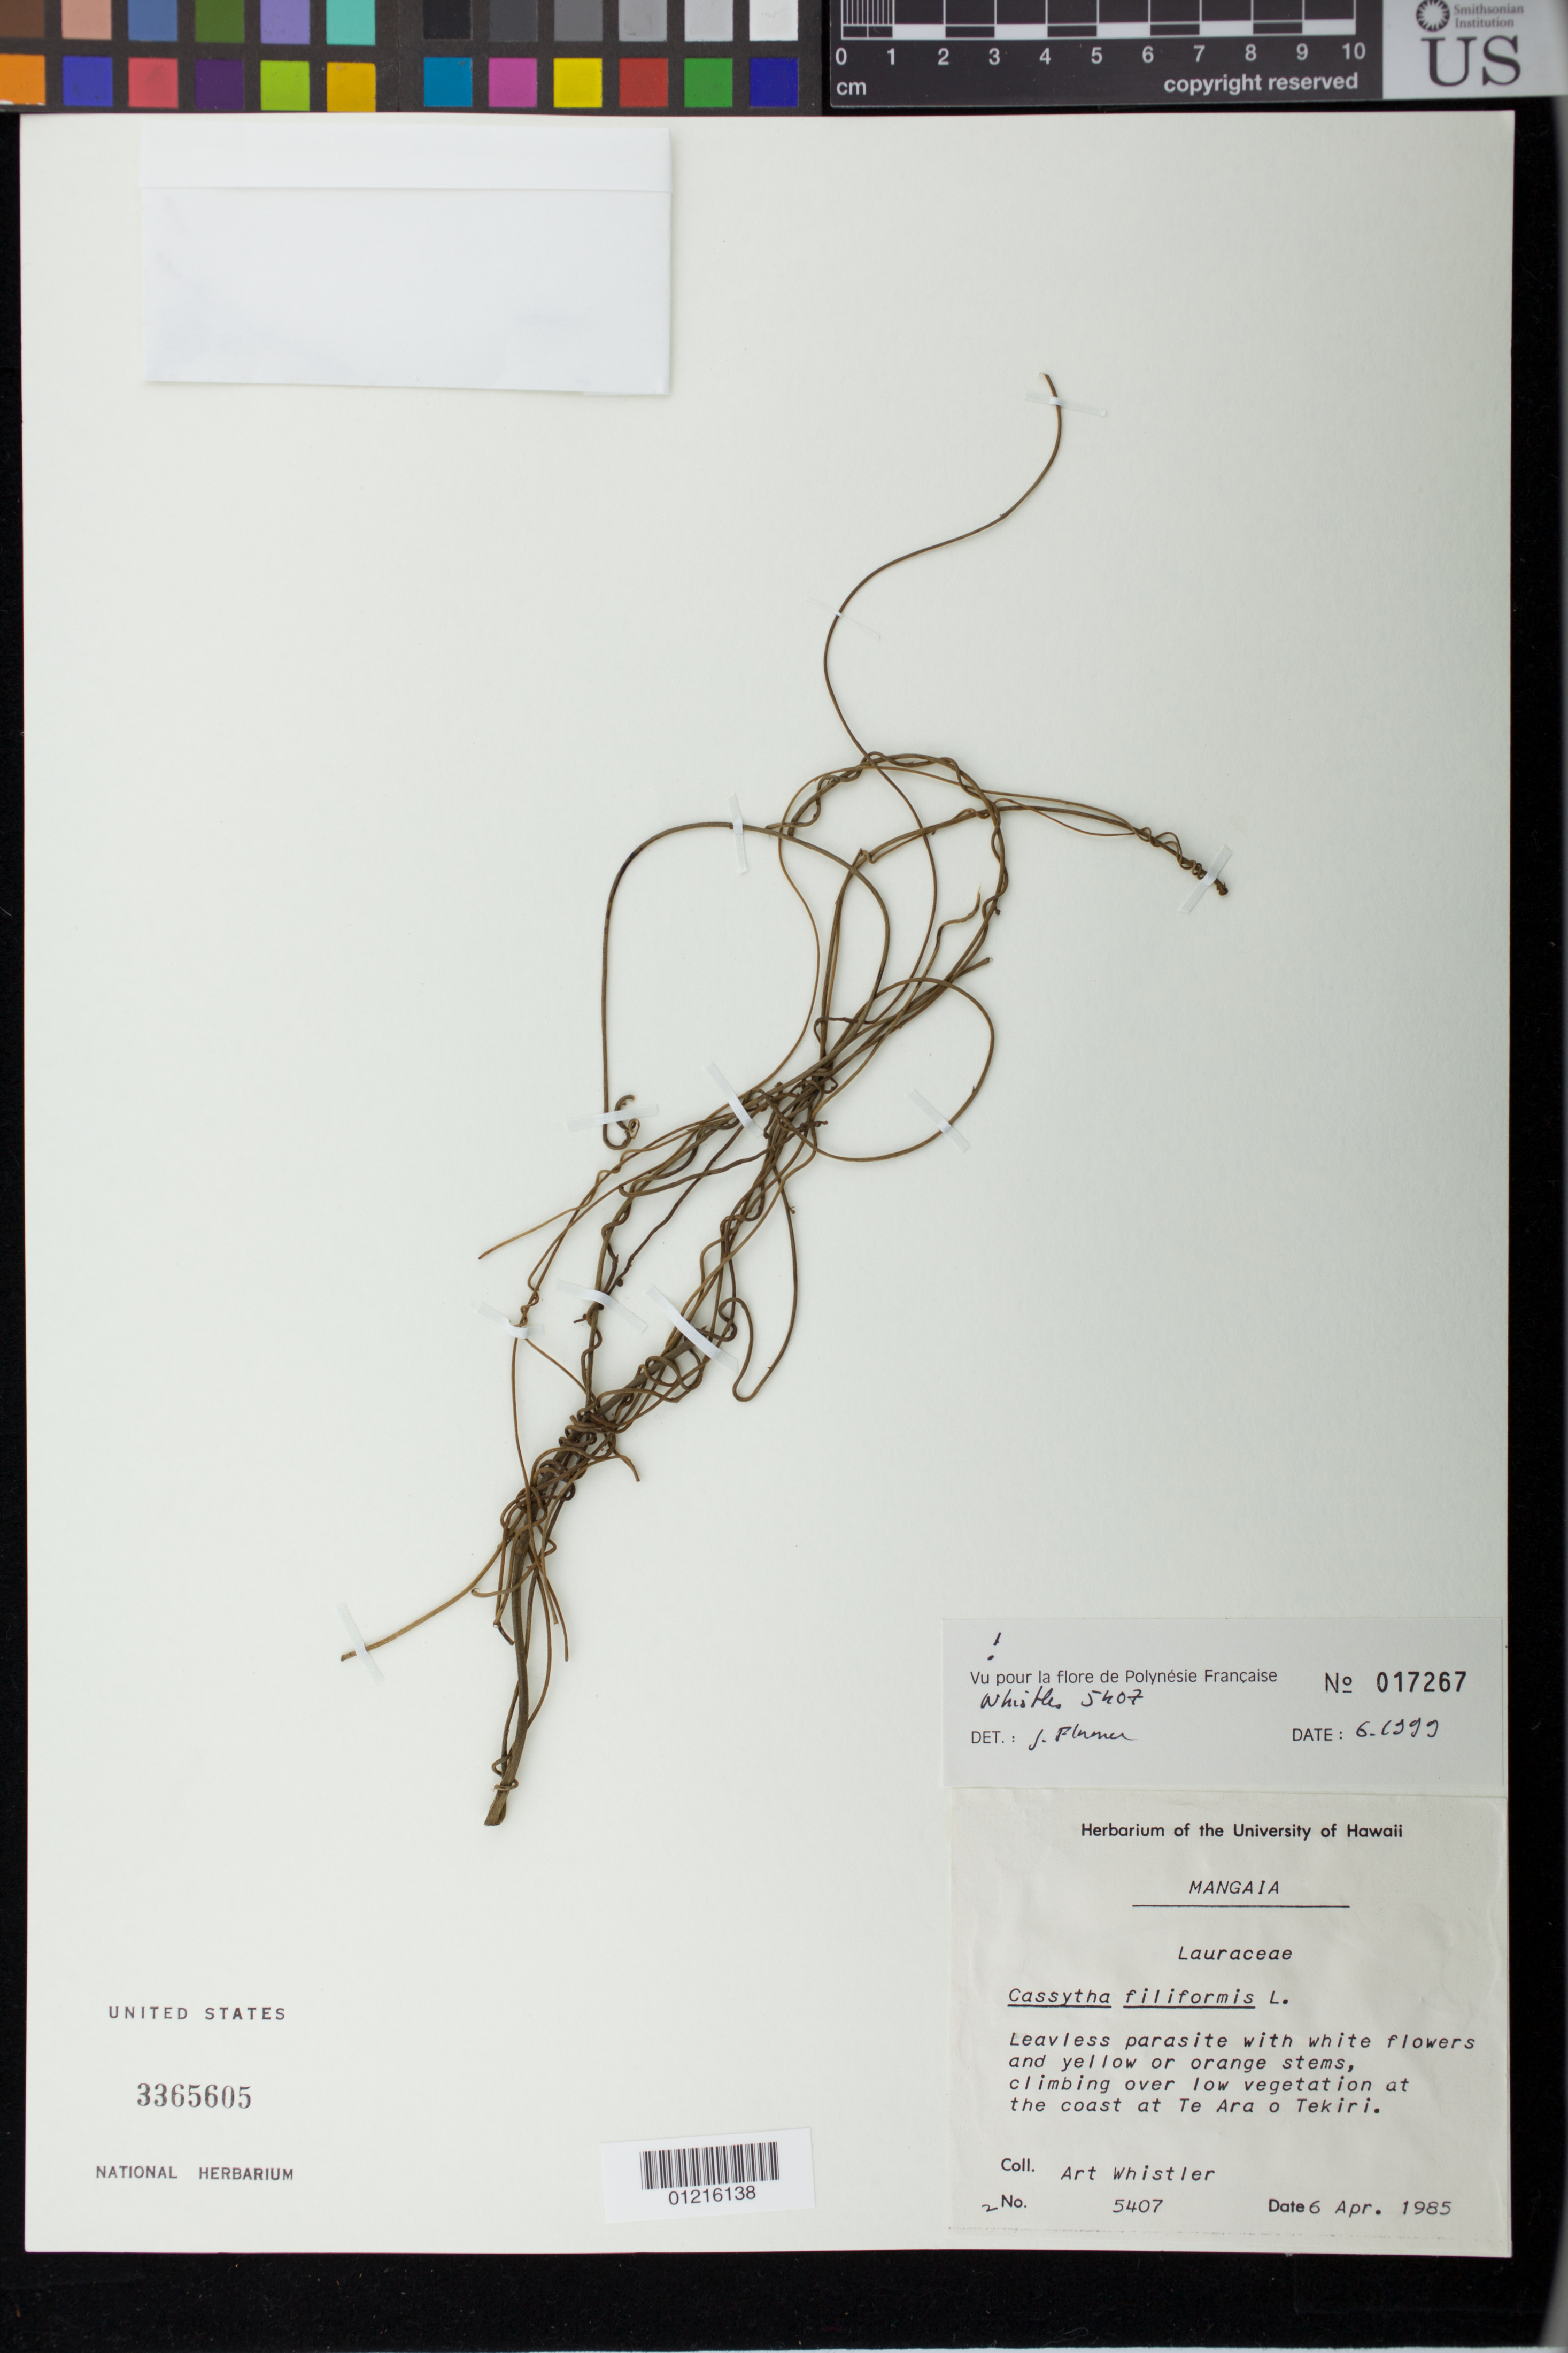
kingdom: Plantae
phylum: Tracheophyta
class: Magnoliopsida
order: Laurales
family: Lauraceae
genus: Cassytha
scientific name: Cassytha filiformis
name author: L.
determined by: Florence, J.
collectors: A. Whistler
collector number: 5407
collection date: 1985-04-06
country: Cook Islands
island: Mauke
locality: The coast at Te Ara o Tekiri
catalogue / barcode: US 3365605